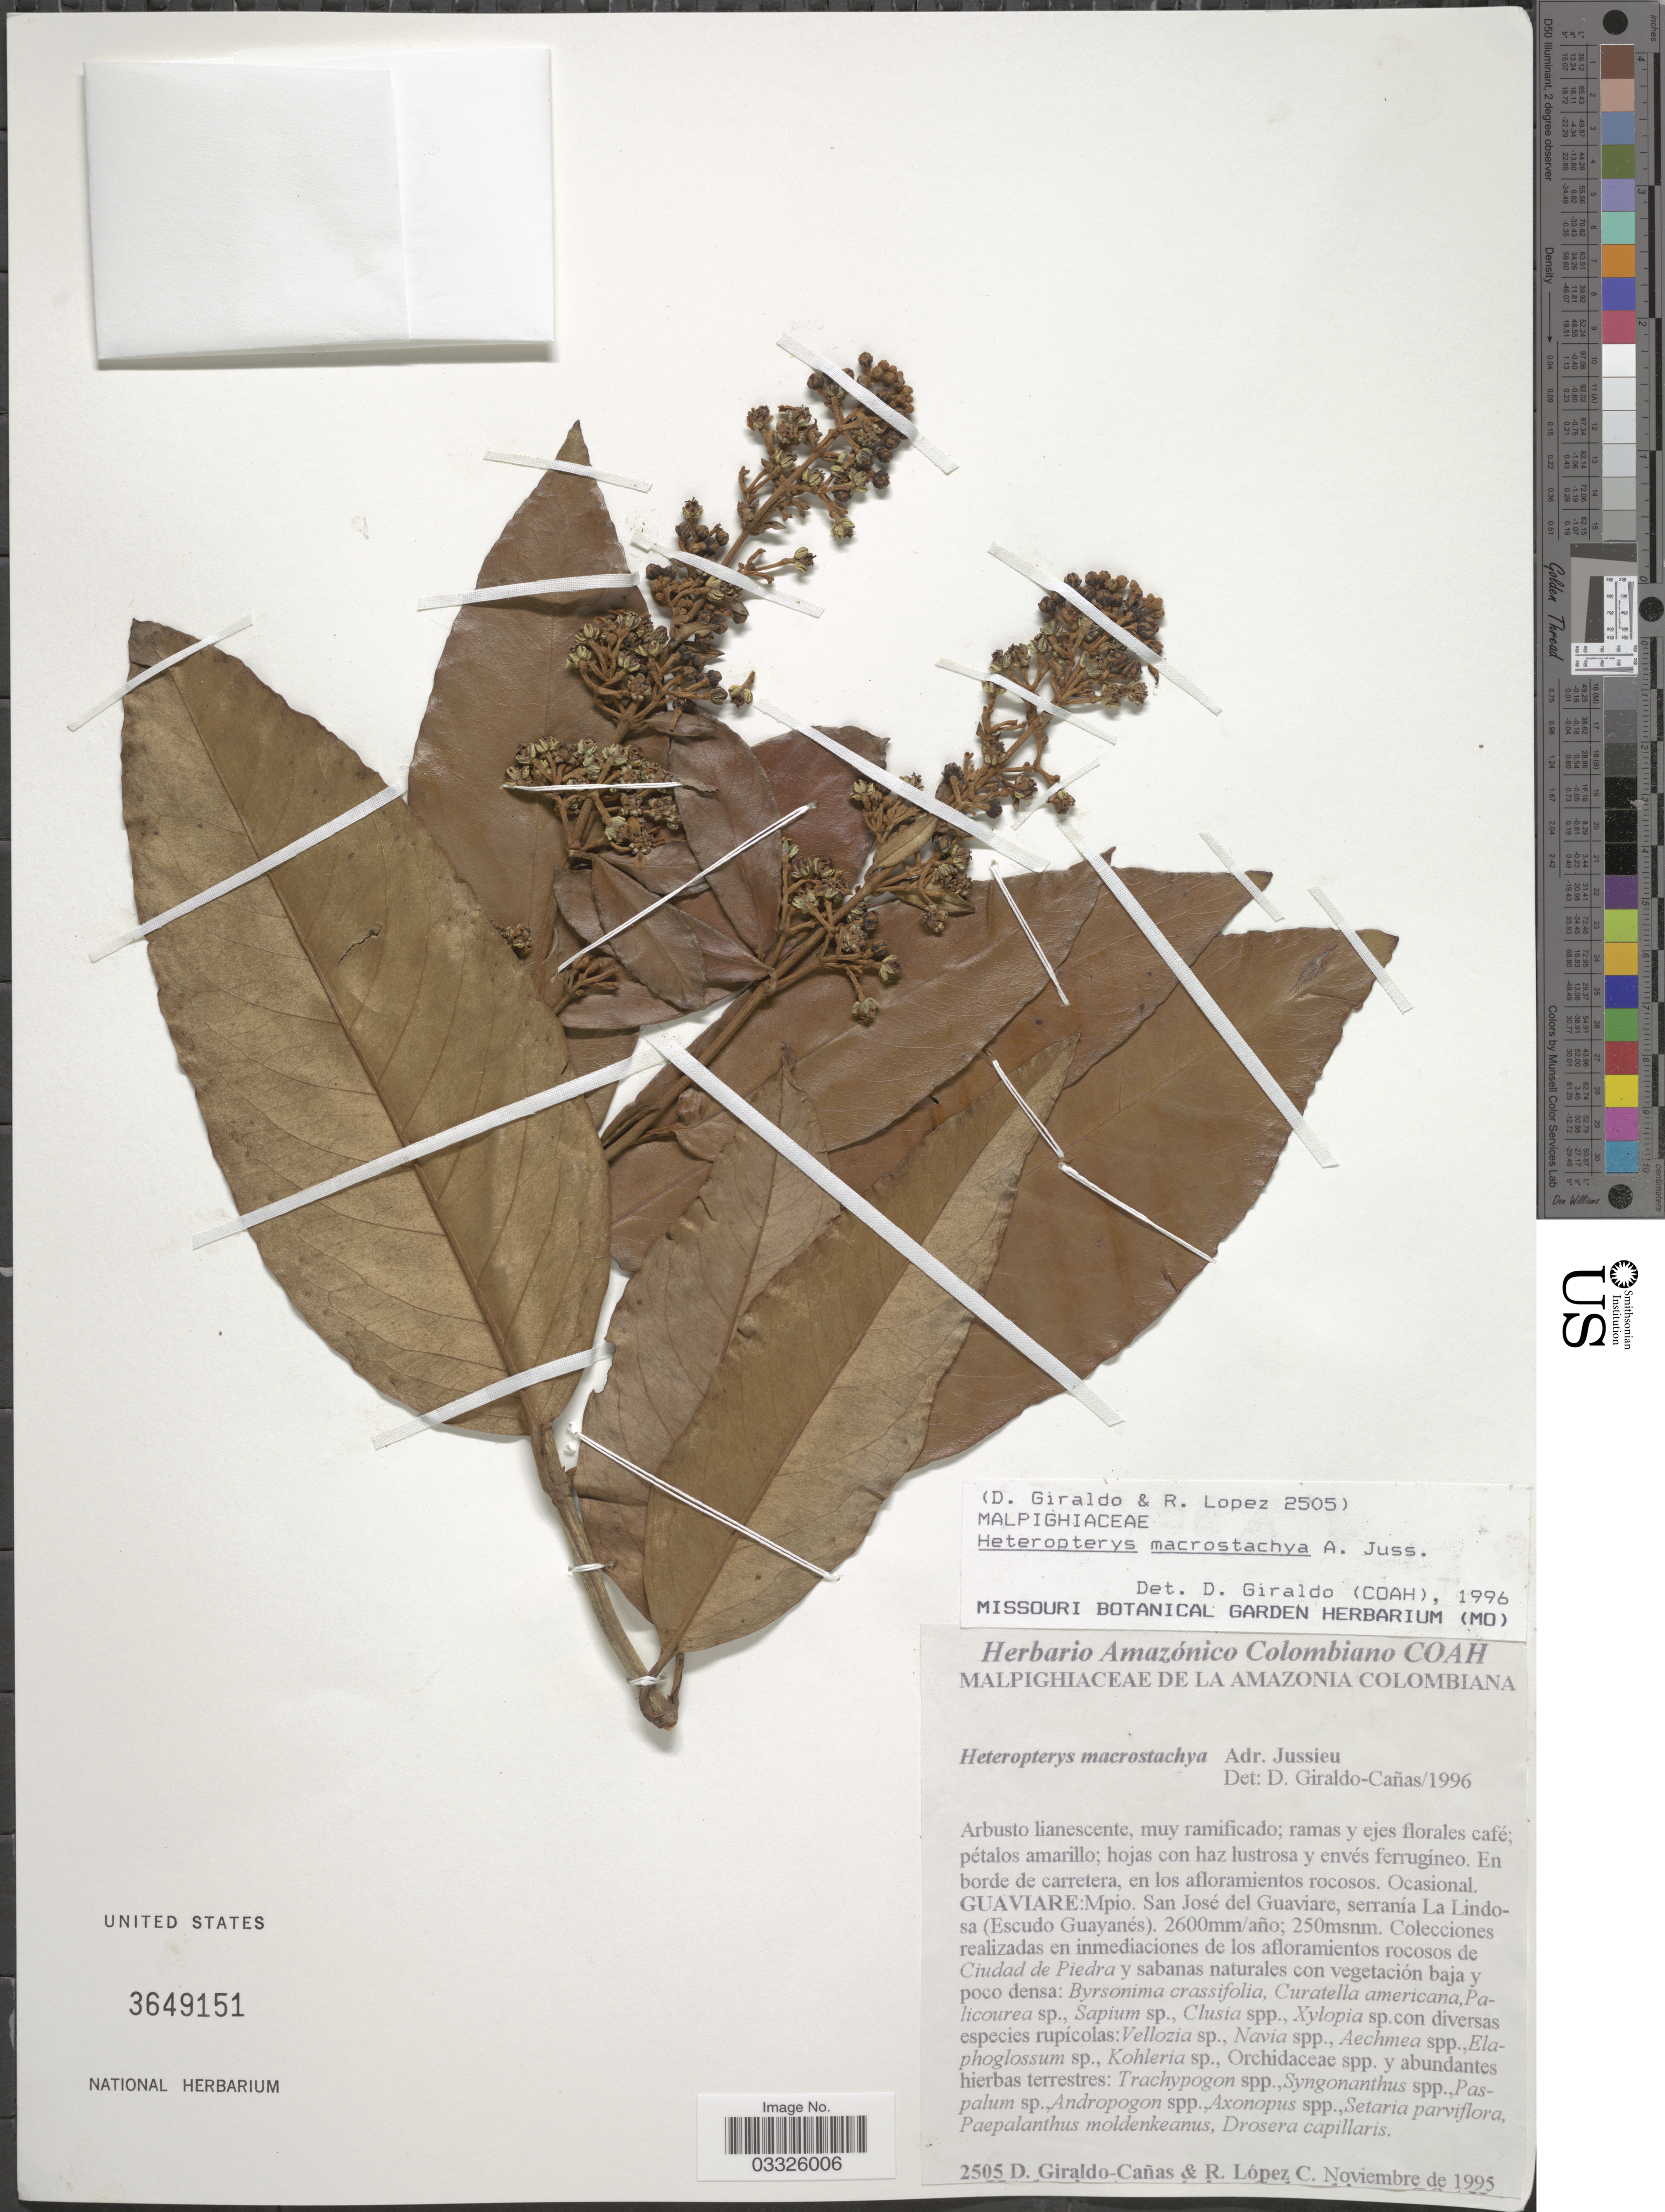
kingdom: Plantae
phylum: Tracheophyta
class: Magnoliopsida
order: Malpighiales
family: Malpighiaceae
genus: Heteropterys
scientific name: Heteropterys macrostachya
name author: A. Juss.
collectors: D. Giraldo-Cañas & R. Lopez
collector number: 2505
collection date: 1995-11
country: Colombia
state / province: Guaviare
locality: San José del Guaviare, serranía La Lindosa (Escudo Guayanés).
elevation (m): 250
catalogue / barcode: US 3649151